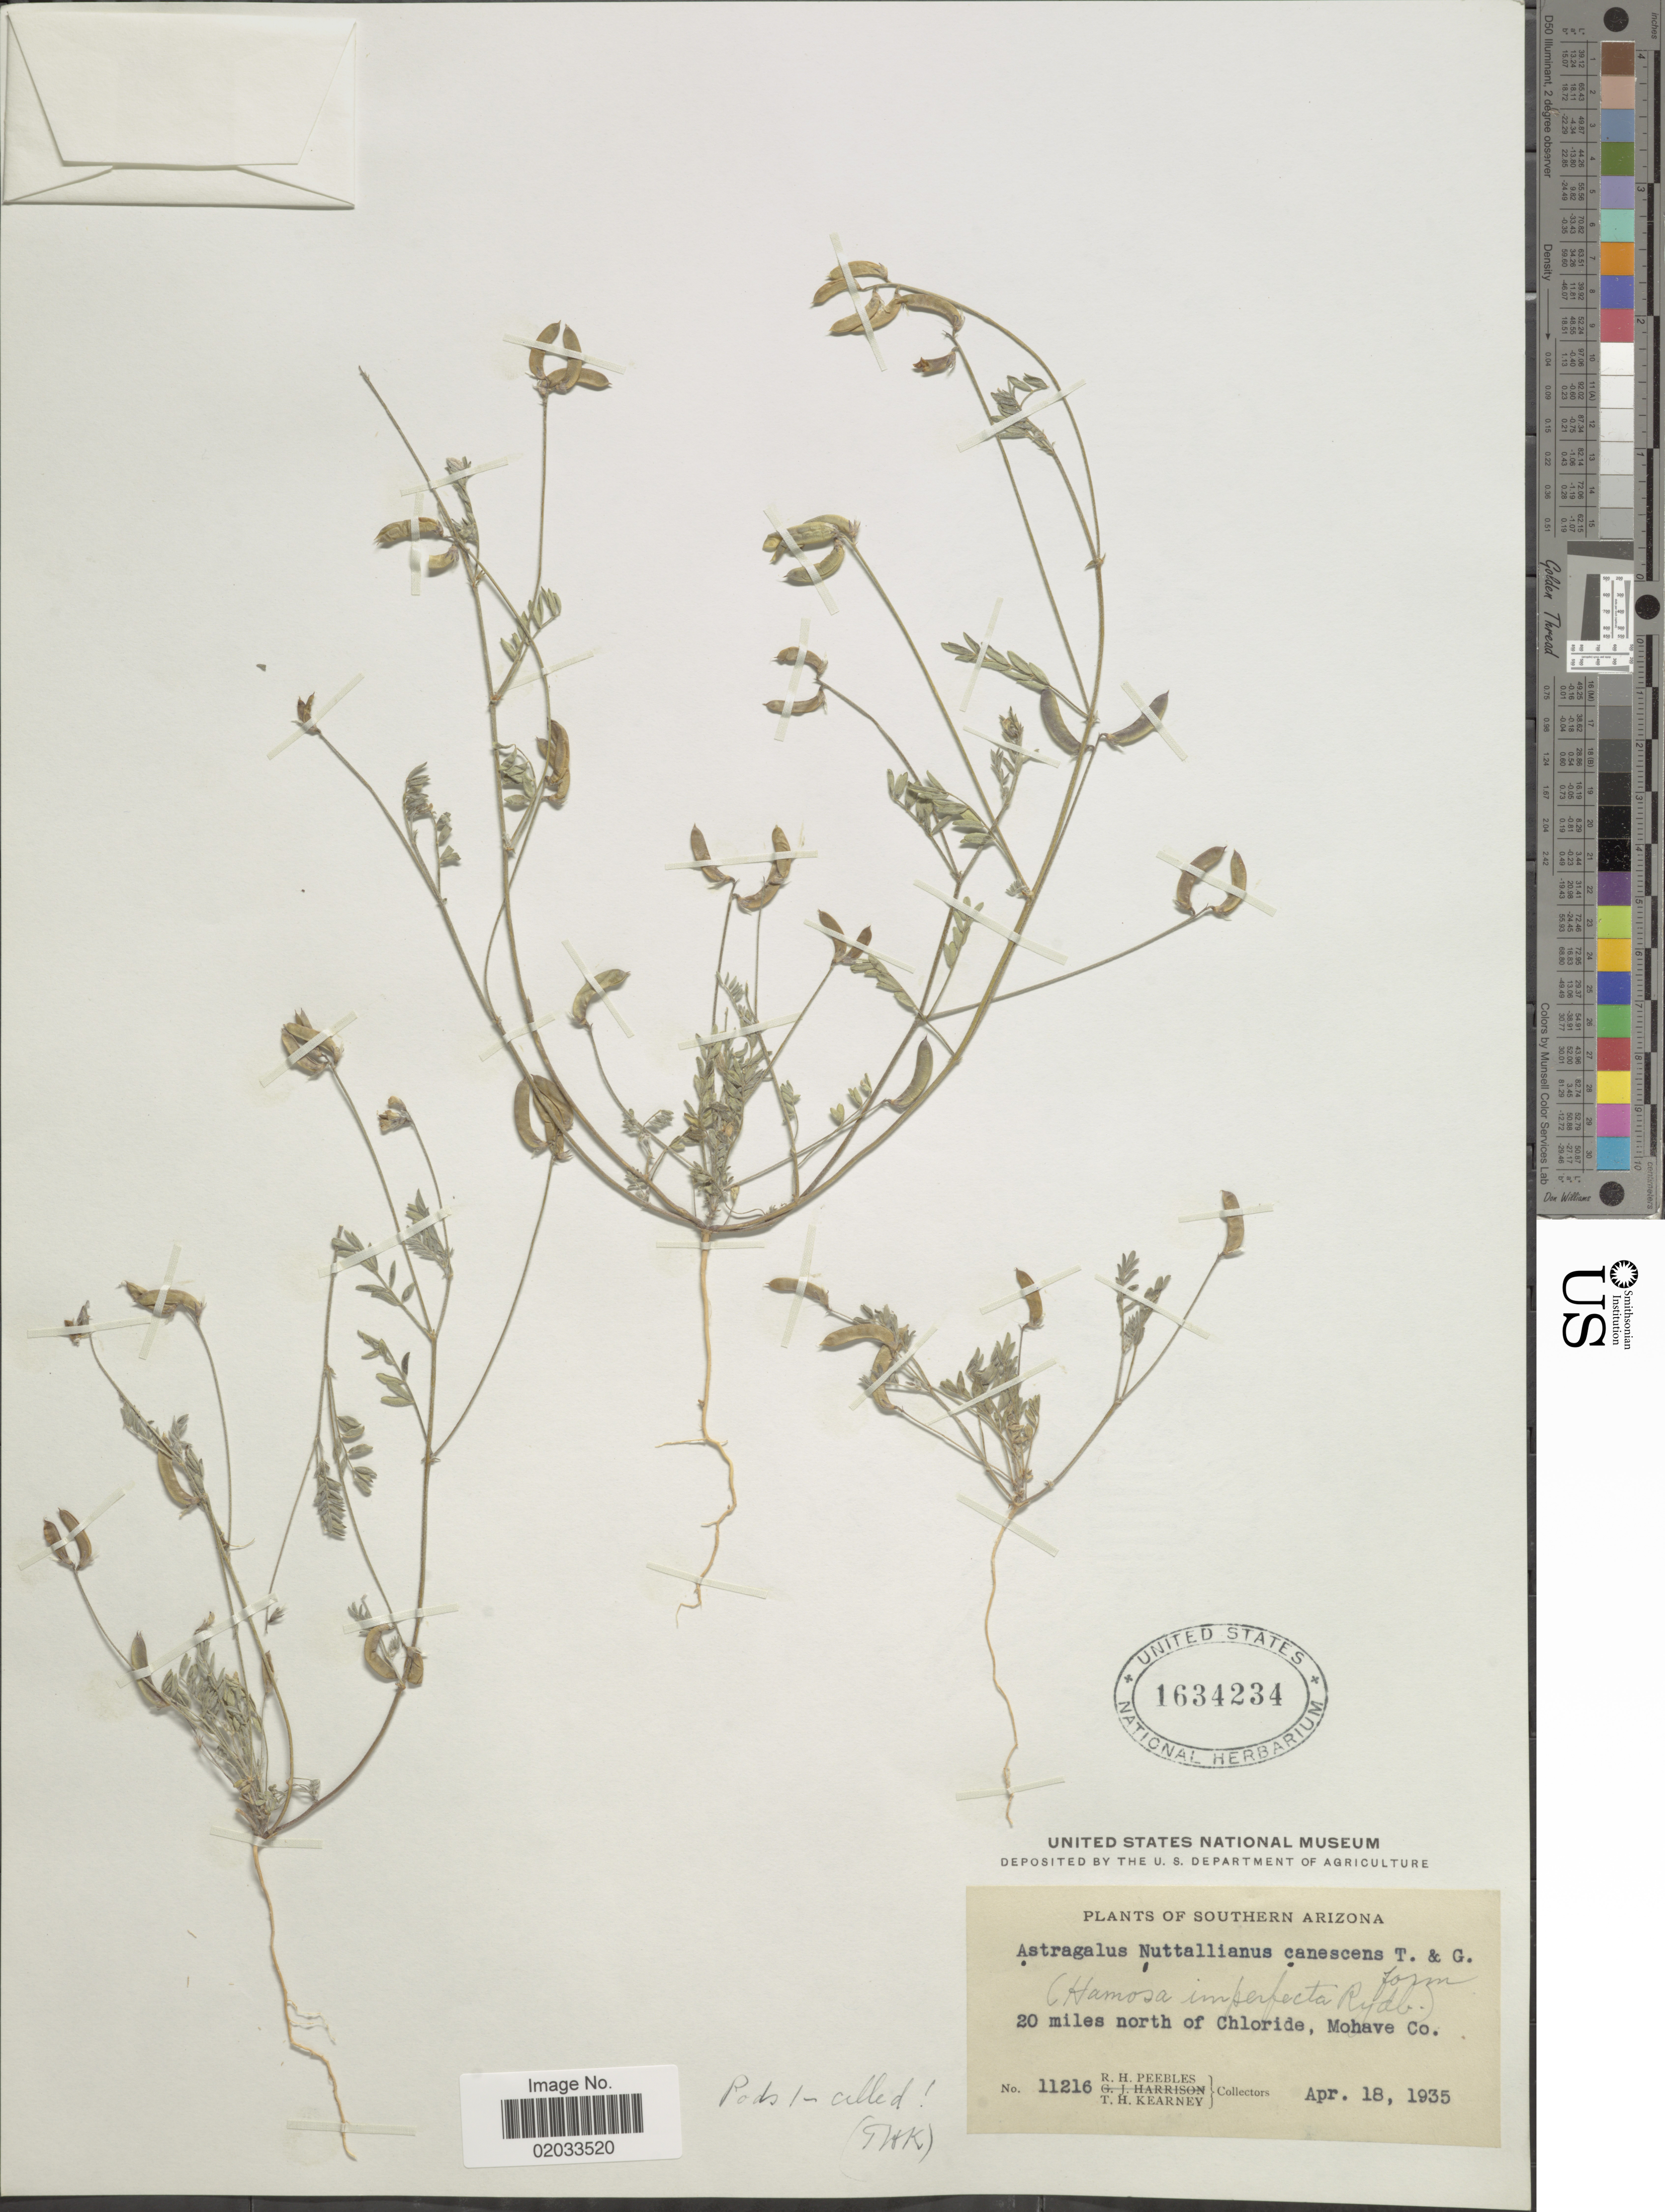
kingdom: Plantae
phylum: Tracheophyta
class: Magnoliopsida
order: Fabales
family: Fabaceae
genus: Astragalus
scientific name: Astragalus emoryanus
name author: (Rydb.) Cory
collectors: R. H. Peebles & T. H. Kearney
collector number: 11216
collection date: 1935-04-18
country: United States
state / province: Arizona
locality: Southern Arizona, 20 miles north of Chloride, Mohave Co.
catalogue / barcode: US 1634234